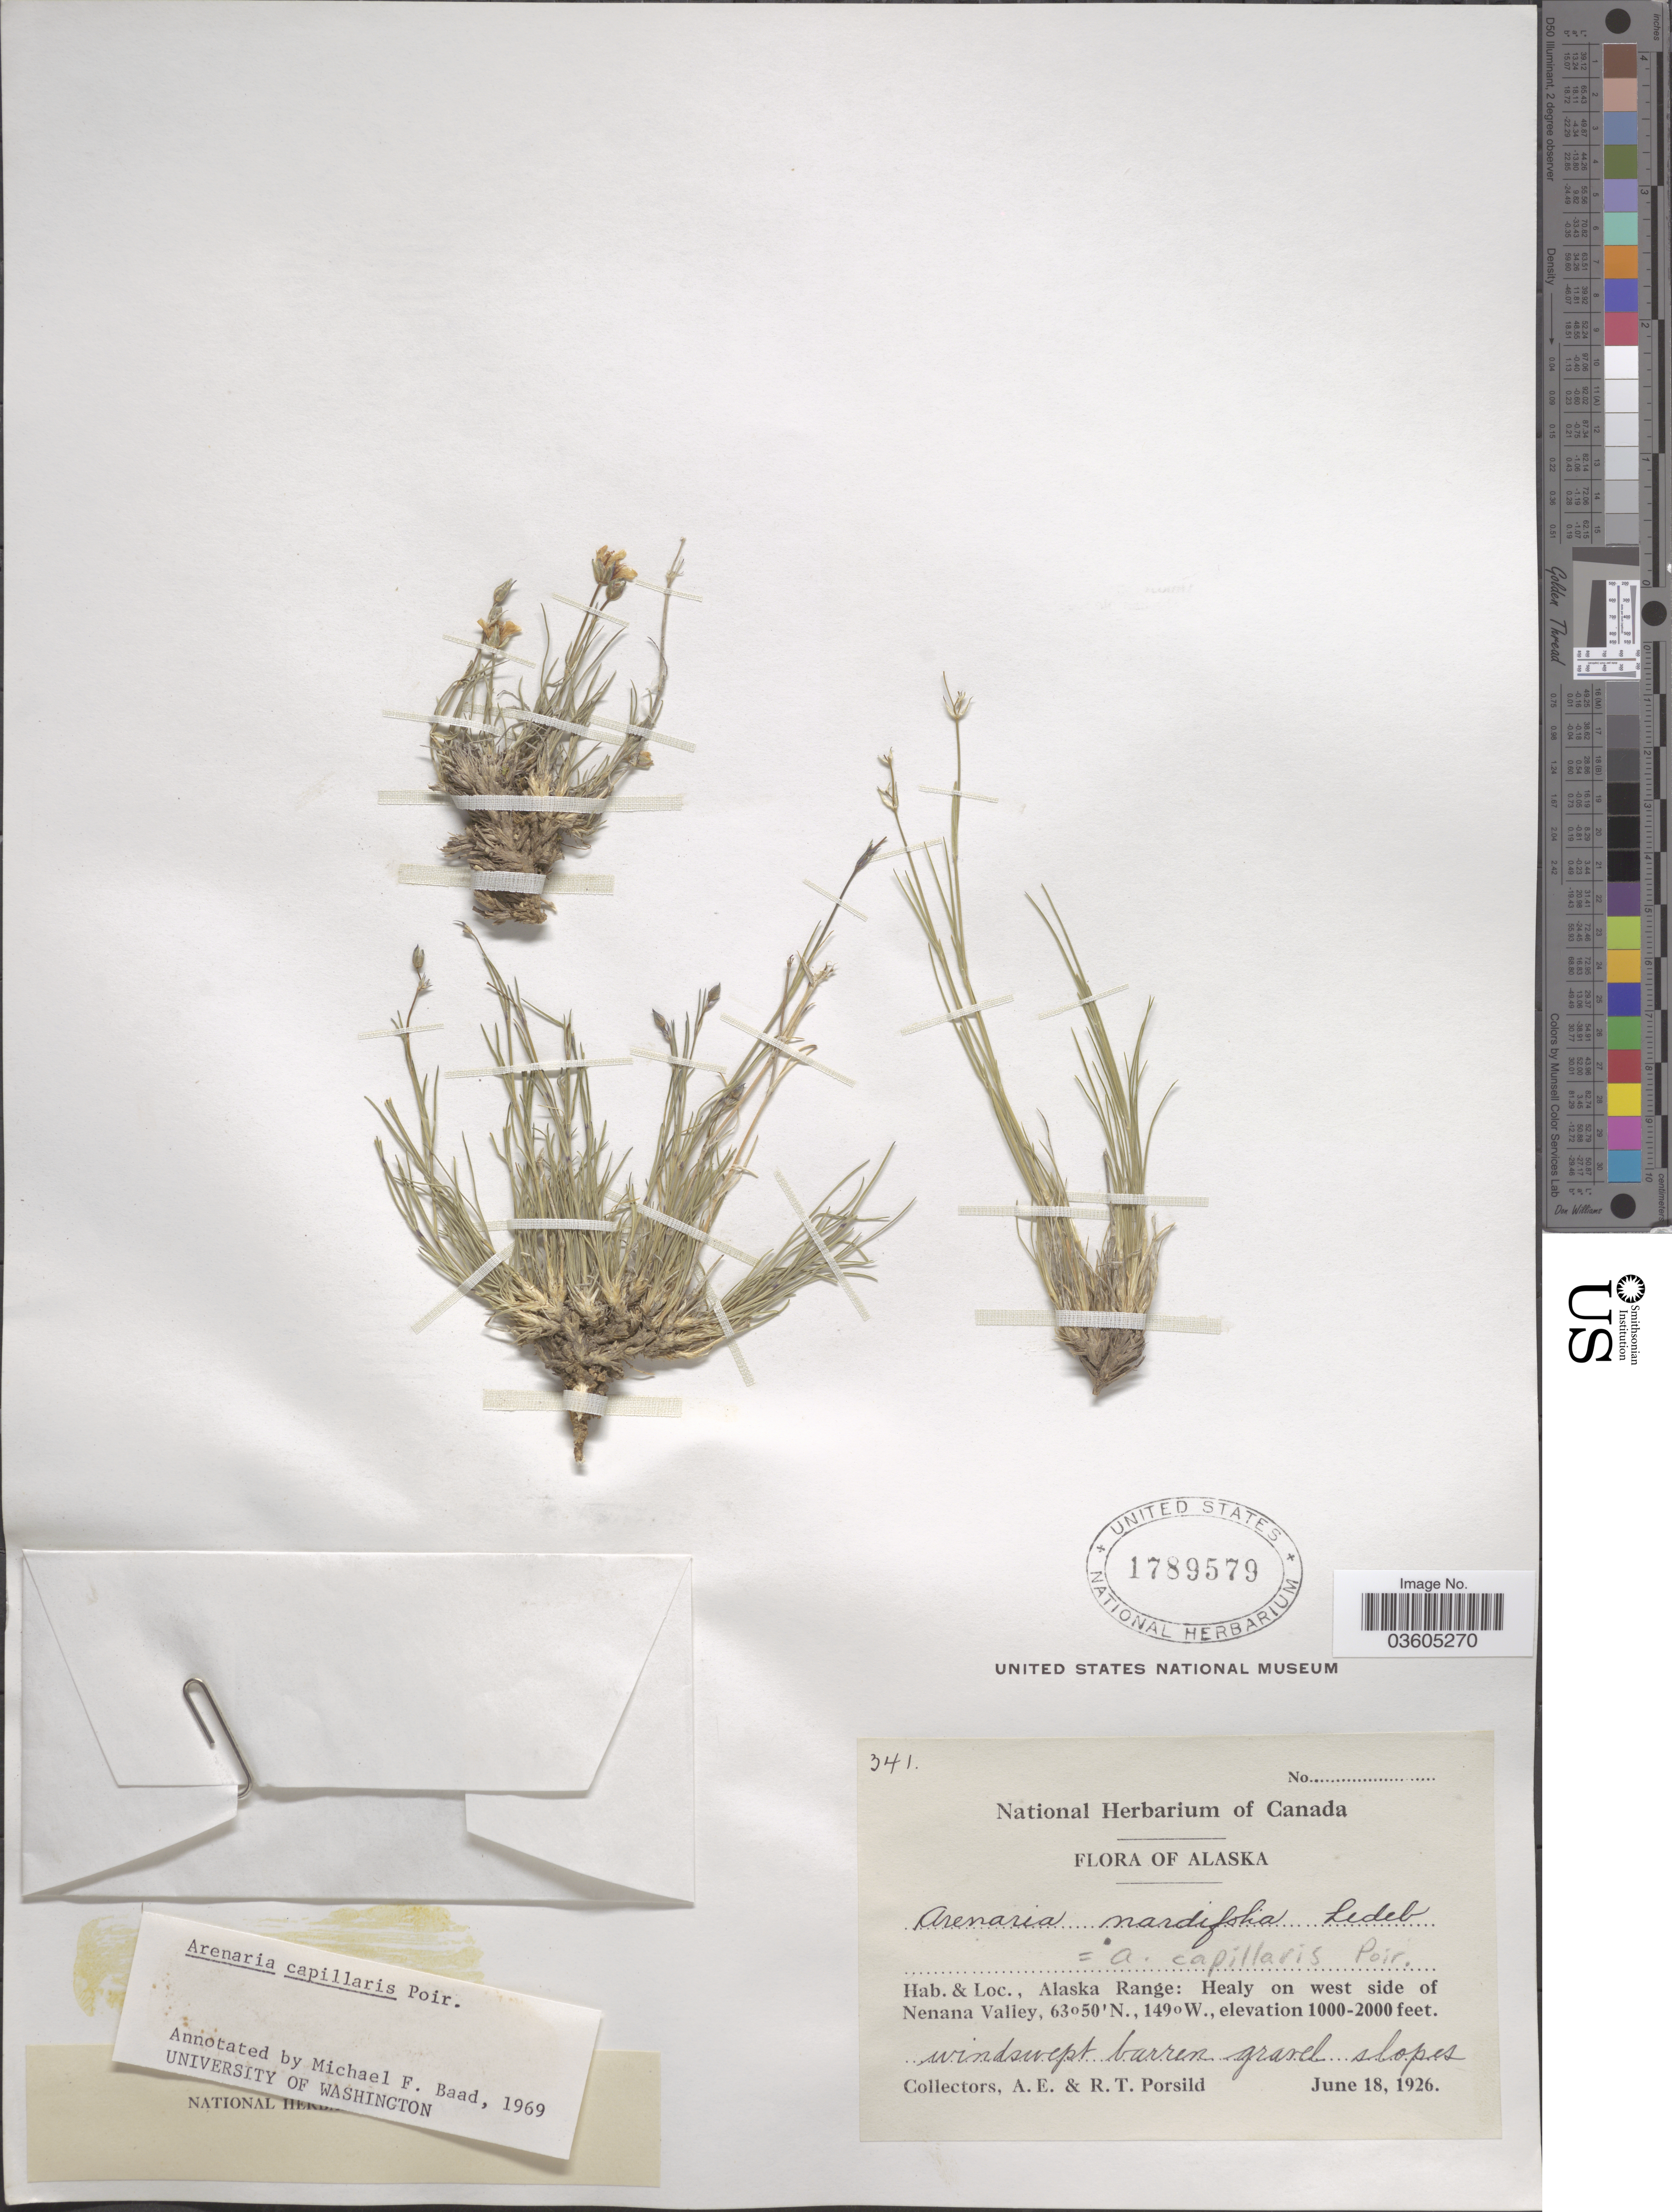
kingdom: Plantae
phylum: Tracheophyta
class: Magnoliopsida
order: Caryophyllales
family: Caryophyllaceae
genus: Eremogone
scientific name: Eremogone capillaris var. capillaris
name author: (Poir.) Fenzl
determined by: Strong, Mark T., (BOT), Smithsonian Institution - National Museum of Natural History (UNITED STATES)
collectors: A. E. Porsild & R. T. Porsild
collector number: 341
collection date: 1926-06-18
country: United States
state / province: Alaska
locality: Alaska Range: Healy on west side of Nenana Valley.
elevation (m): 305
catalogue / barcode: US 1789579